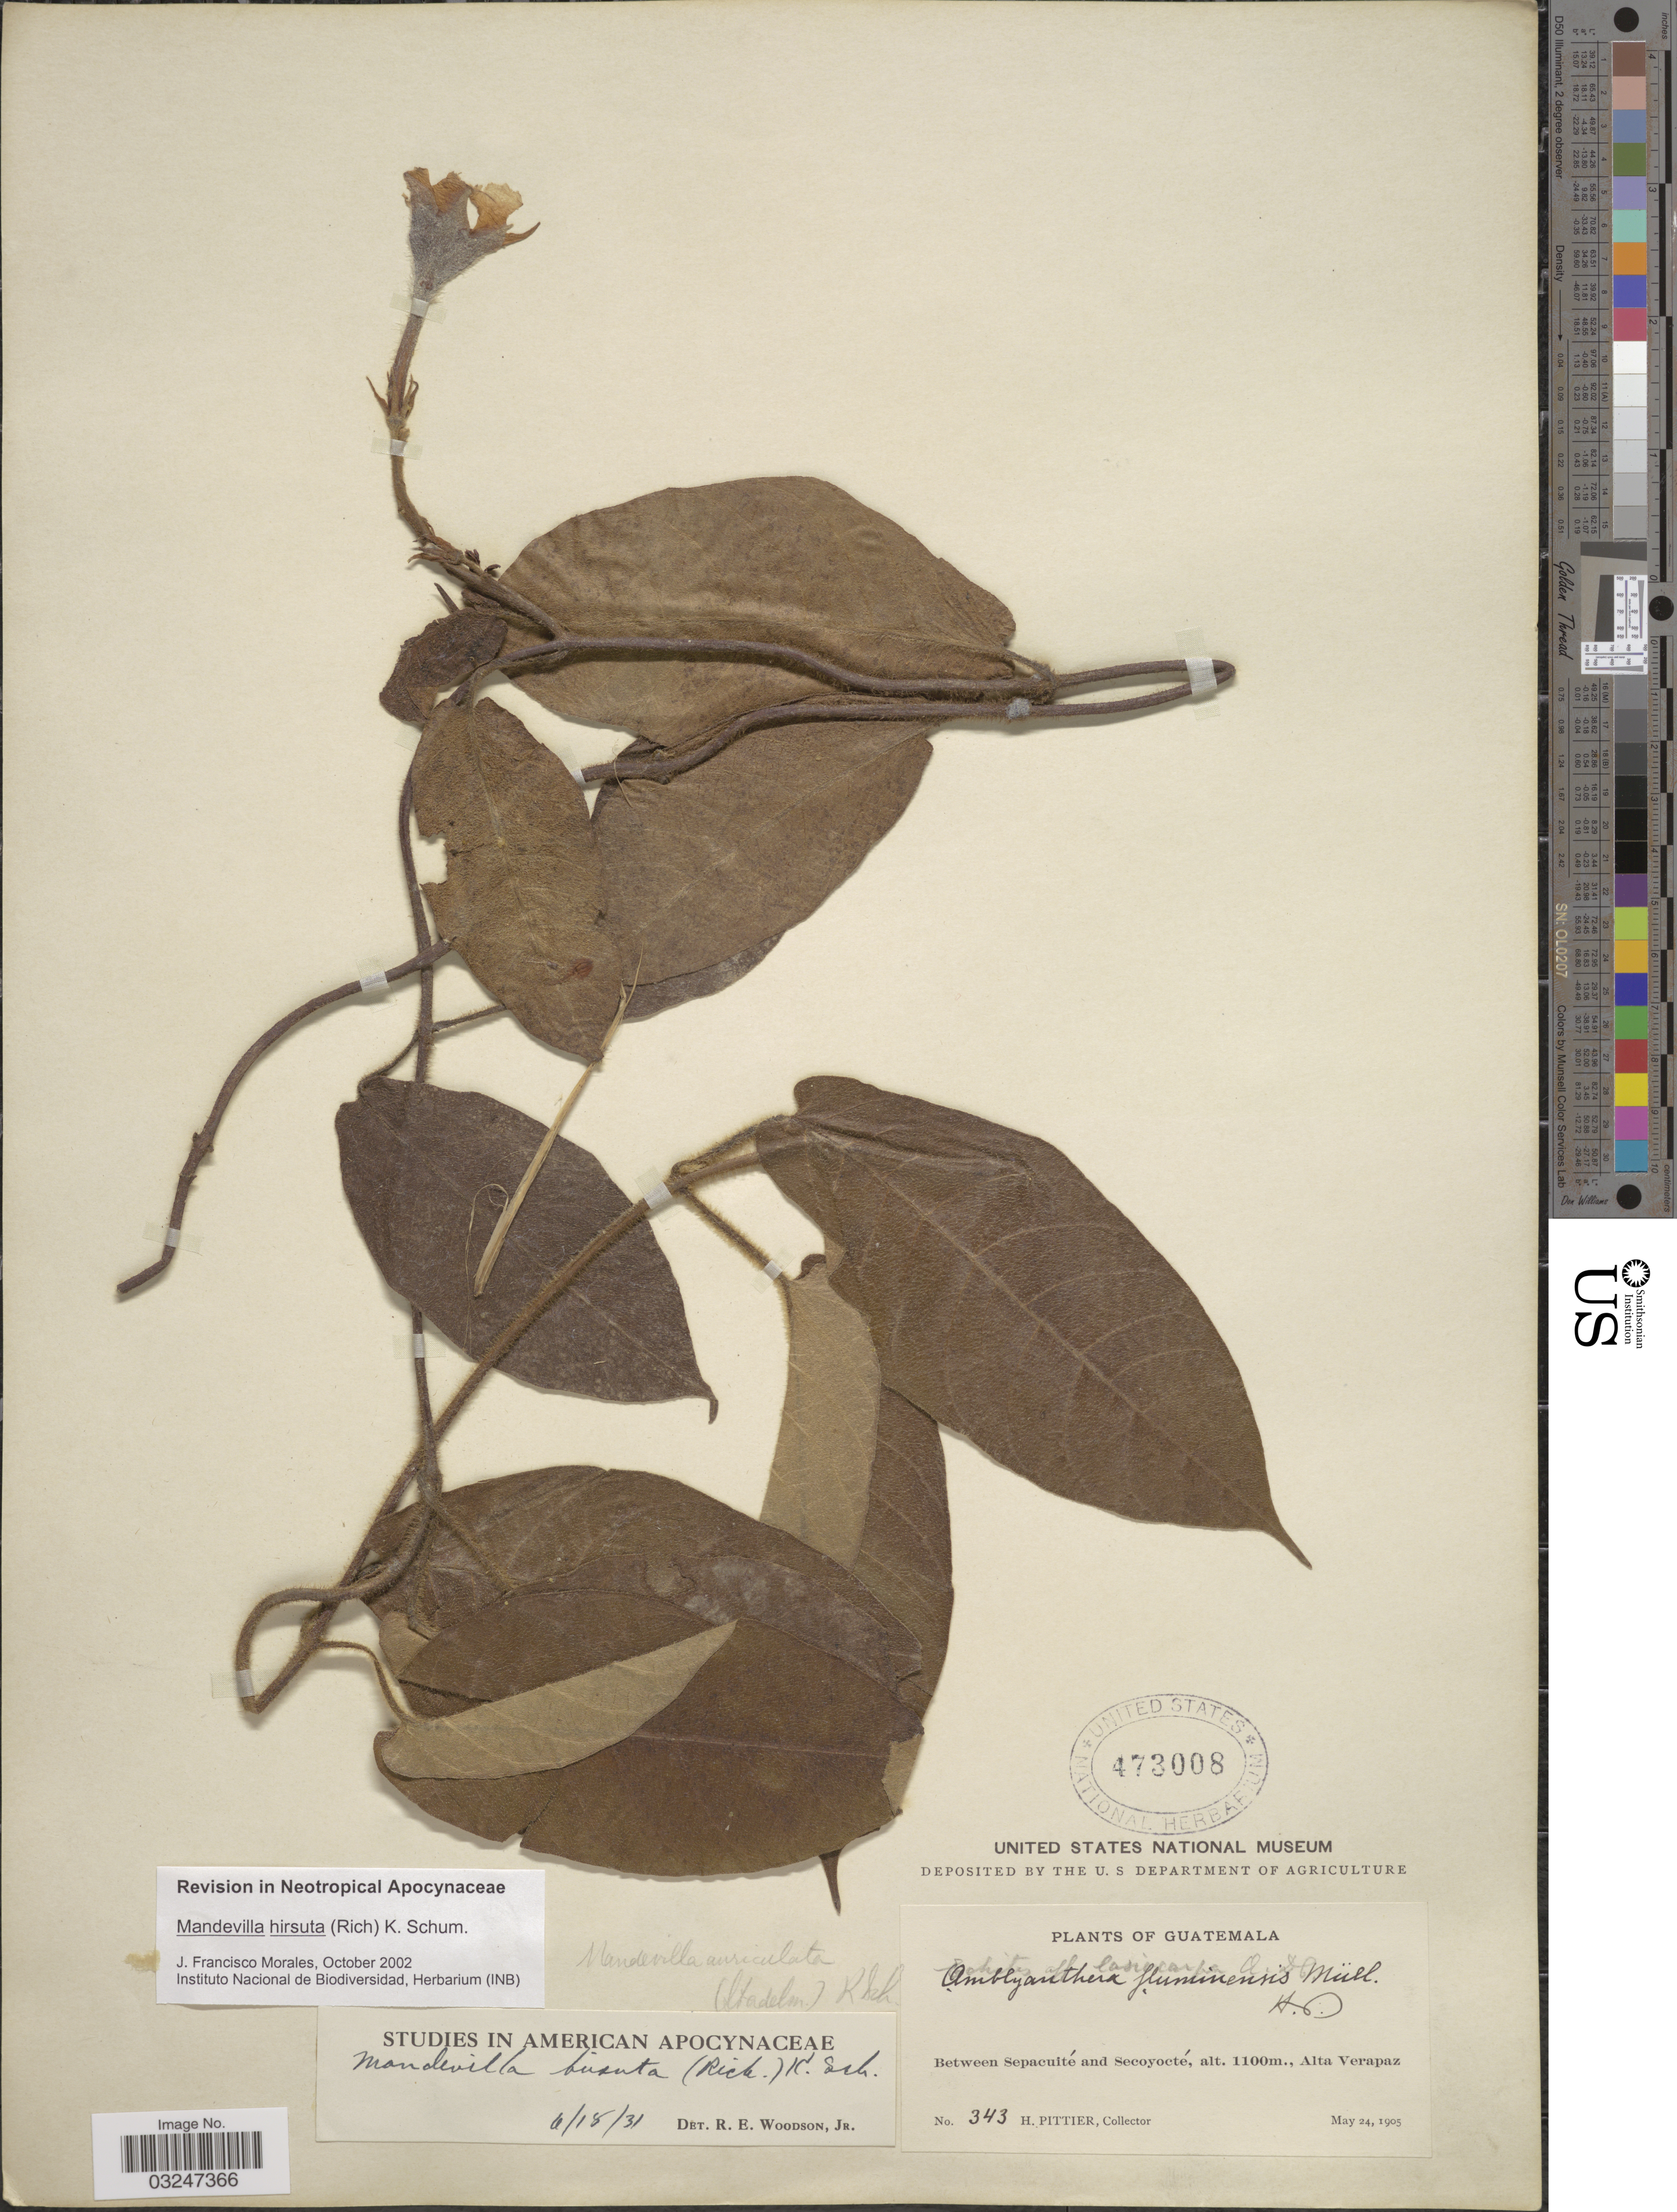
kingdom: Plantae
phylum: Tracheophyta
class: Magnoliopsida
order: Gentianales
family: Apocynaceae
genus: Mandevilla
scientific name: Mandevilla hirsuta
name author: (Rich.) K. Schum.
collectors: H. F. Pittier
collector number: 343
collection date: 1905-05-24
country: Guatemala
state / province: Alta Verapaz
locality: Between Sepacuité and Secoyocté.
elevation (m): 1100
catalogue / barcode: US 473008